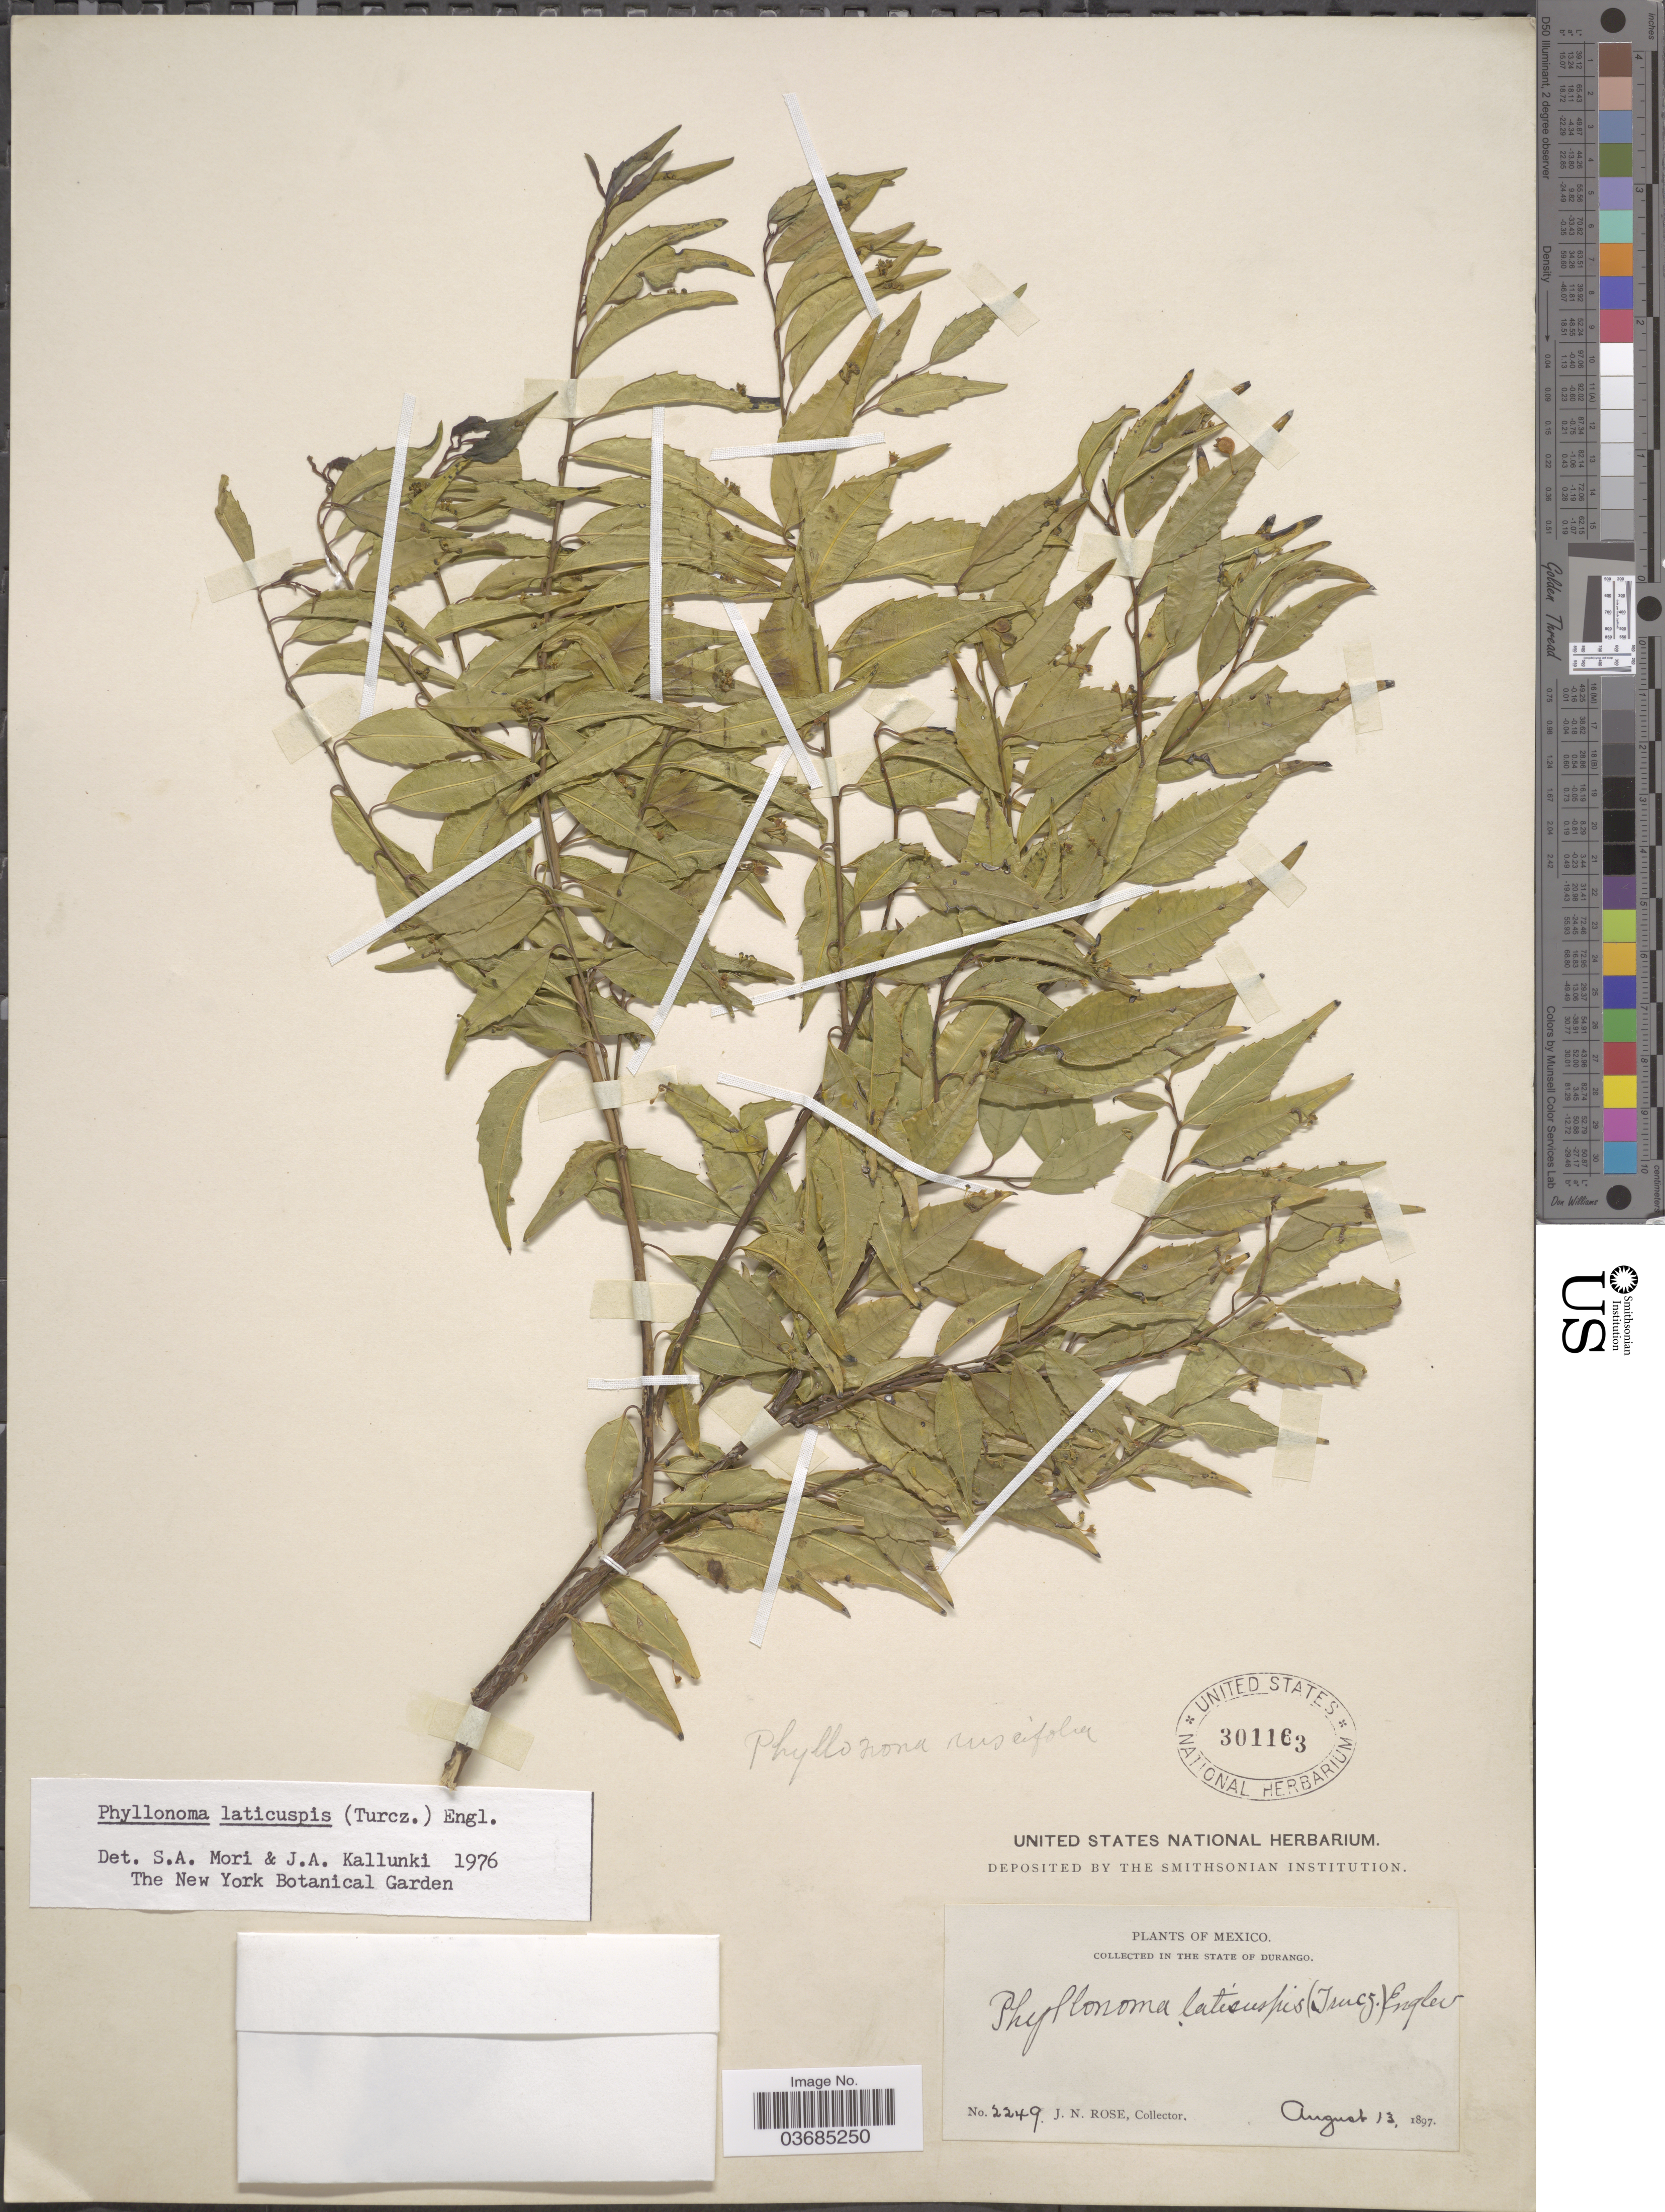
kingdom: Plantae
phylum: Tracheophyta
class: Magnoliopsida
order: Aquifoliales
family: Phyllonomaceae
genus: Phyllonoma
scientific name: Phyllonoma laticuspis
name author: (Turcz.) Engl.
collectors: J. N. Rose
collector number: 2249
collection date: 1897-08-13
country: Mexico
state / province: Durango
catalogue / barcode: US 301163